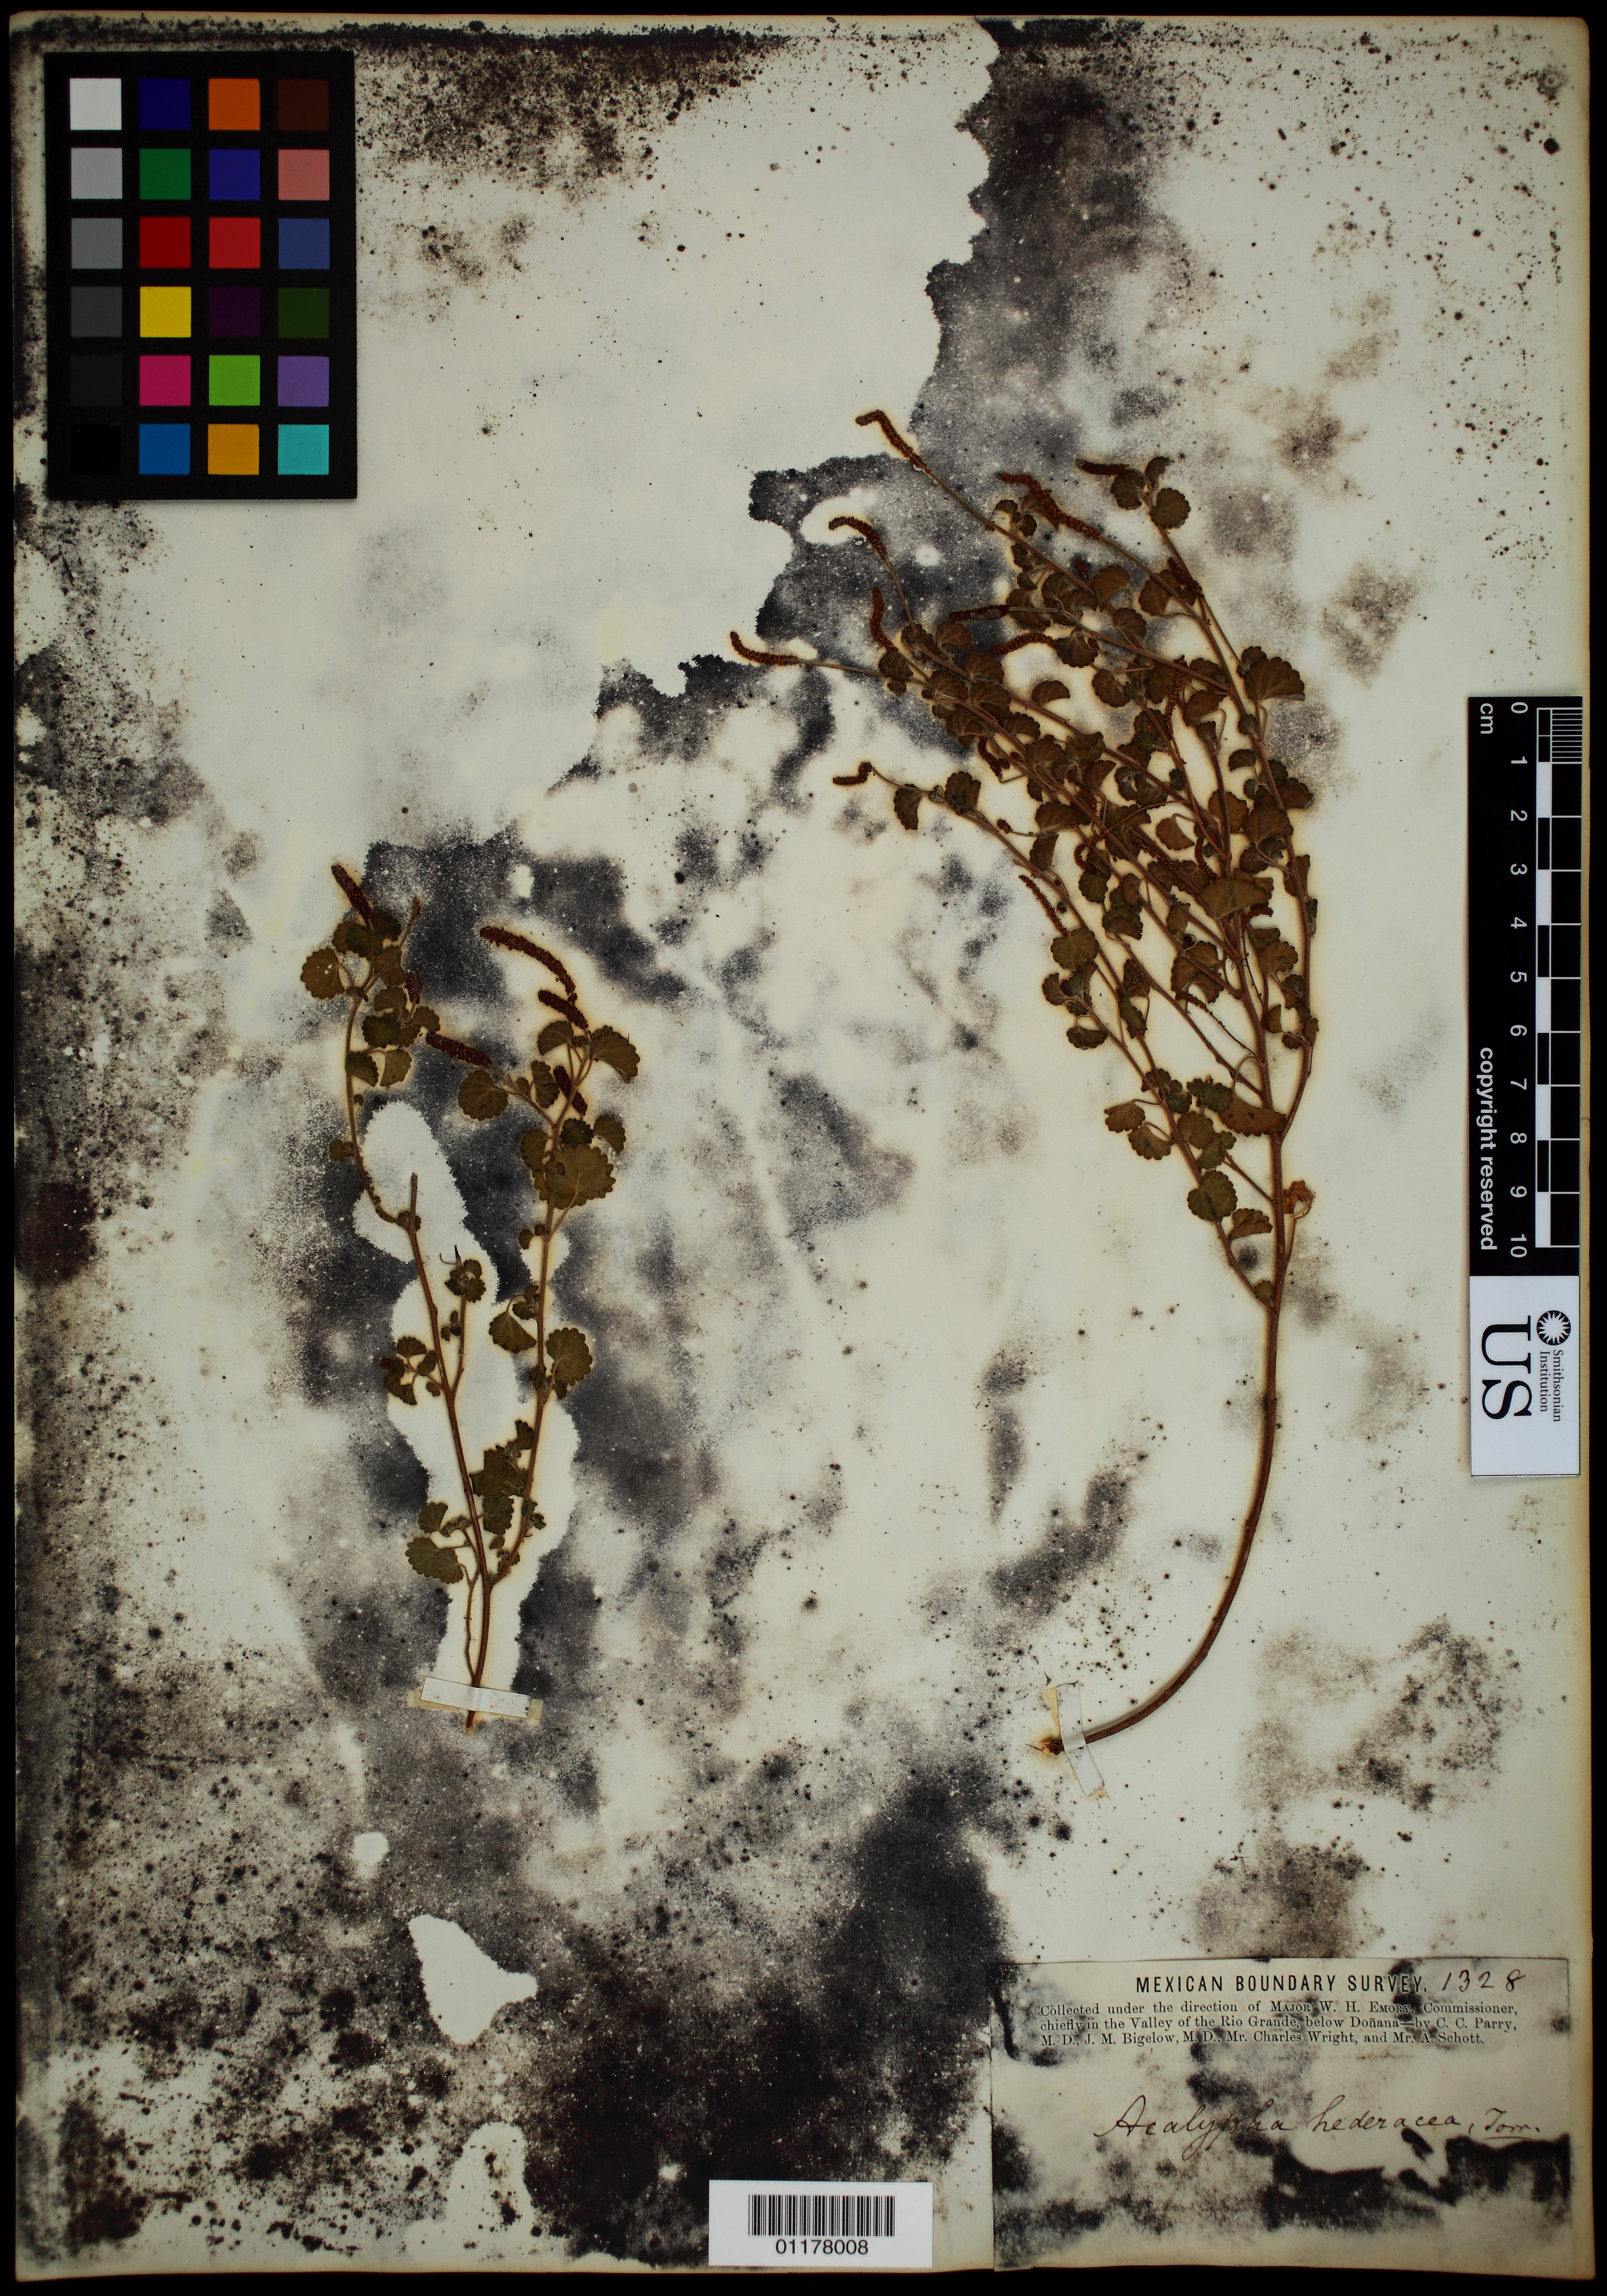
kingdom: Plantae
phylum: Tracheophyta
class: Magnoliopsida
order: Malpighiales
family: Euphorbiaceae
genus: Acalypha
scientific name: Acalypha hederacea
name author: Torr.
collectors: C. C. Parry, J. M. Bigelow, C. Wright & A. C. V. Schott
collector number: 1328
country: United States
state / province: New Mexico / Texas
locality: Valley of the Rio Grande, below Doñana.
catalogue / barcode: US 1